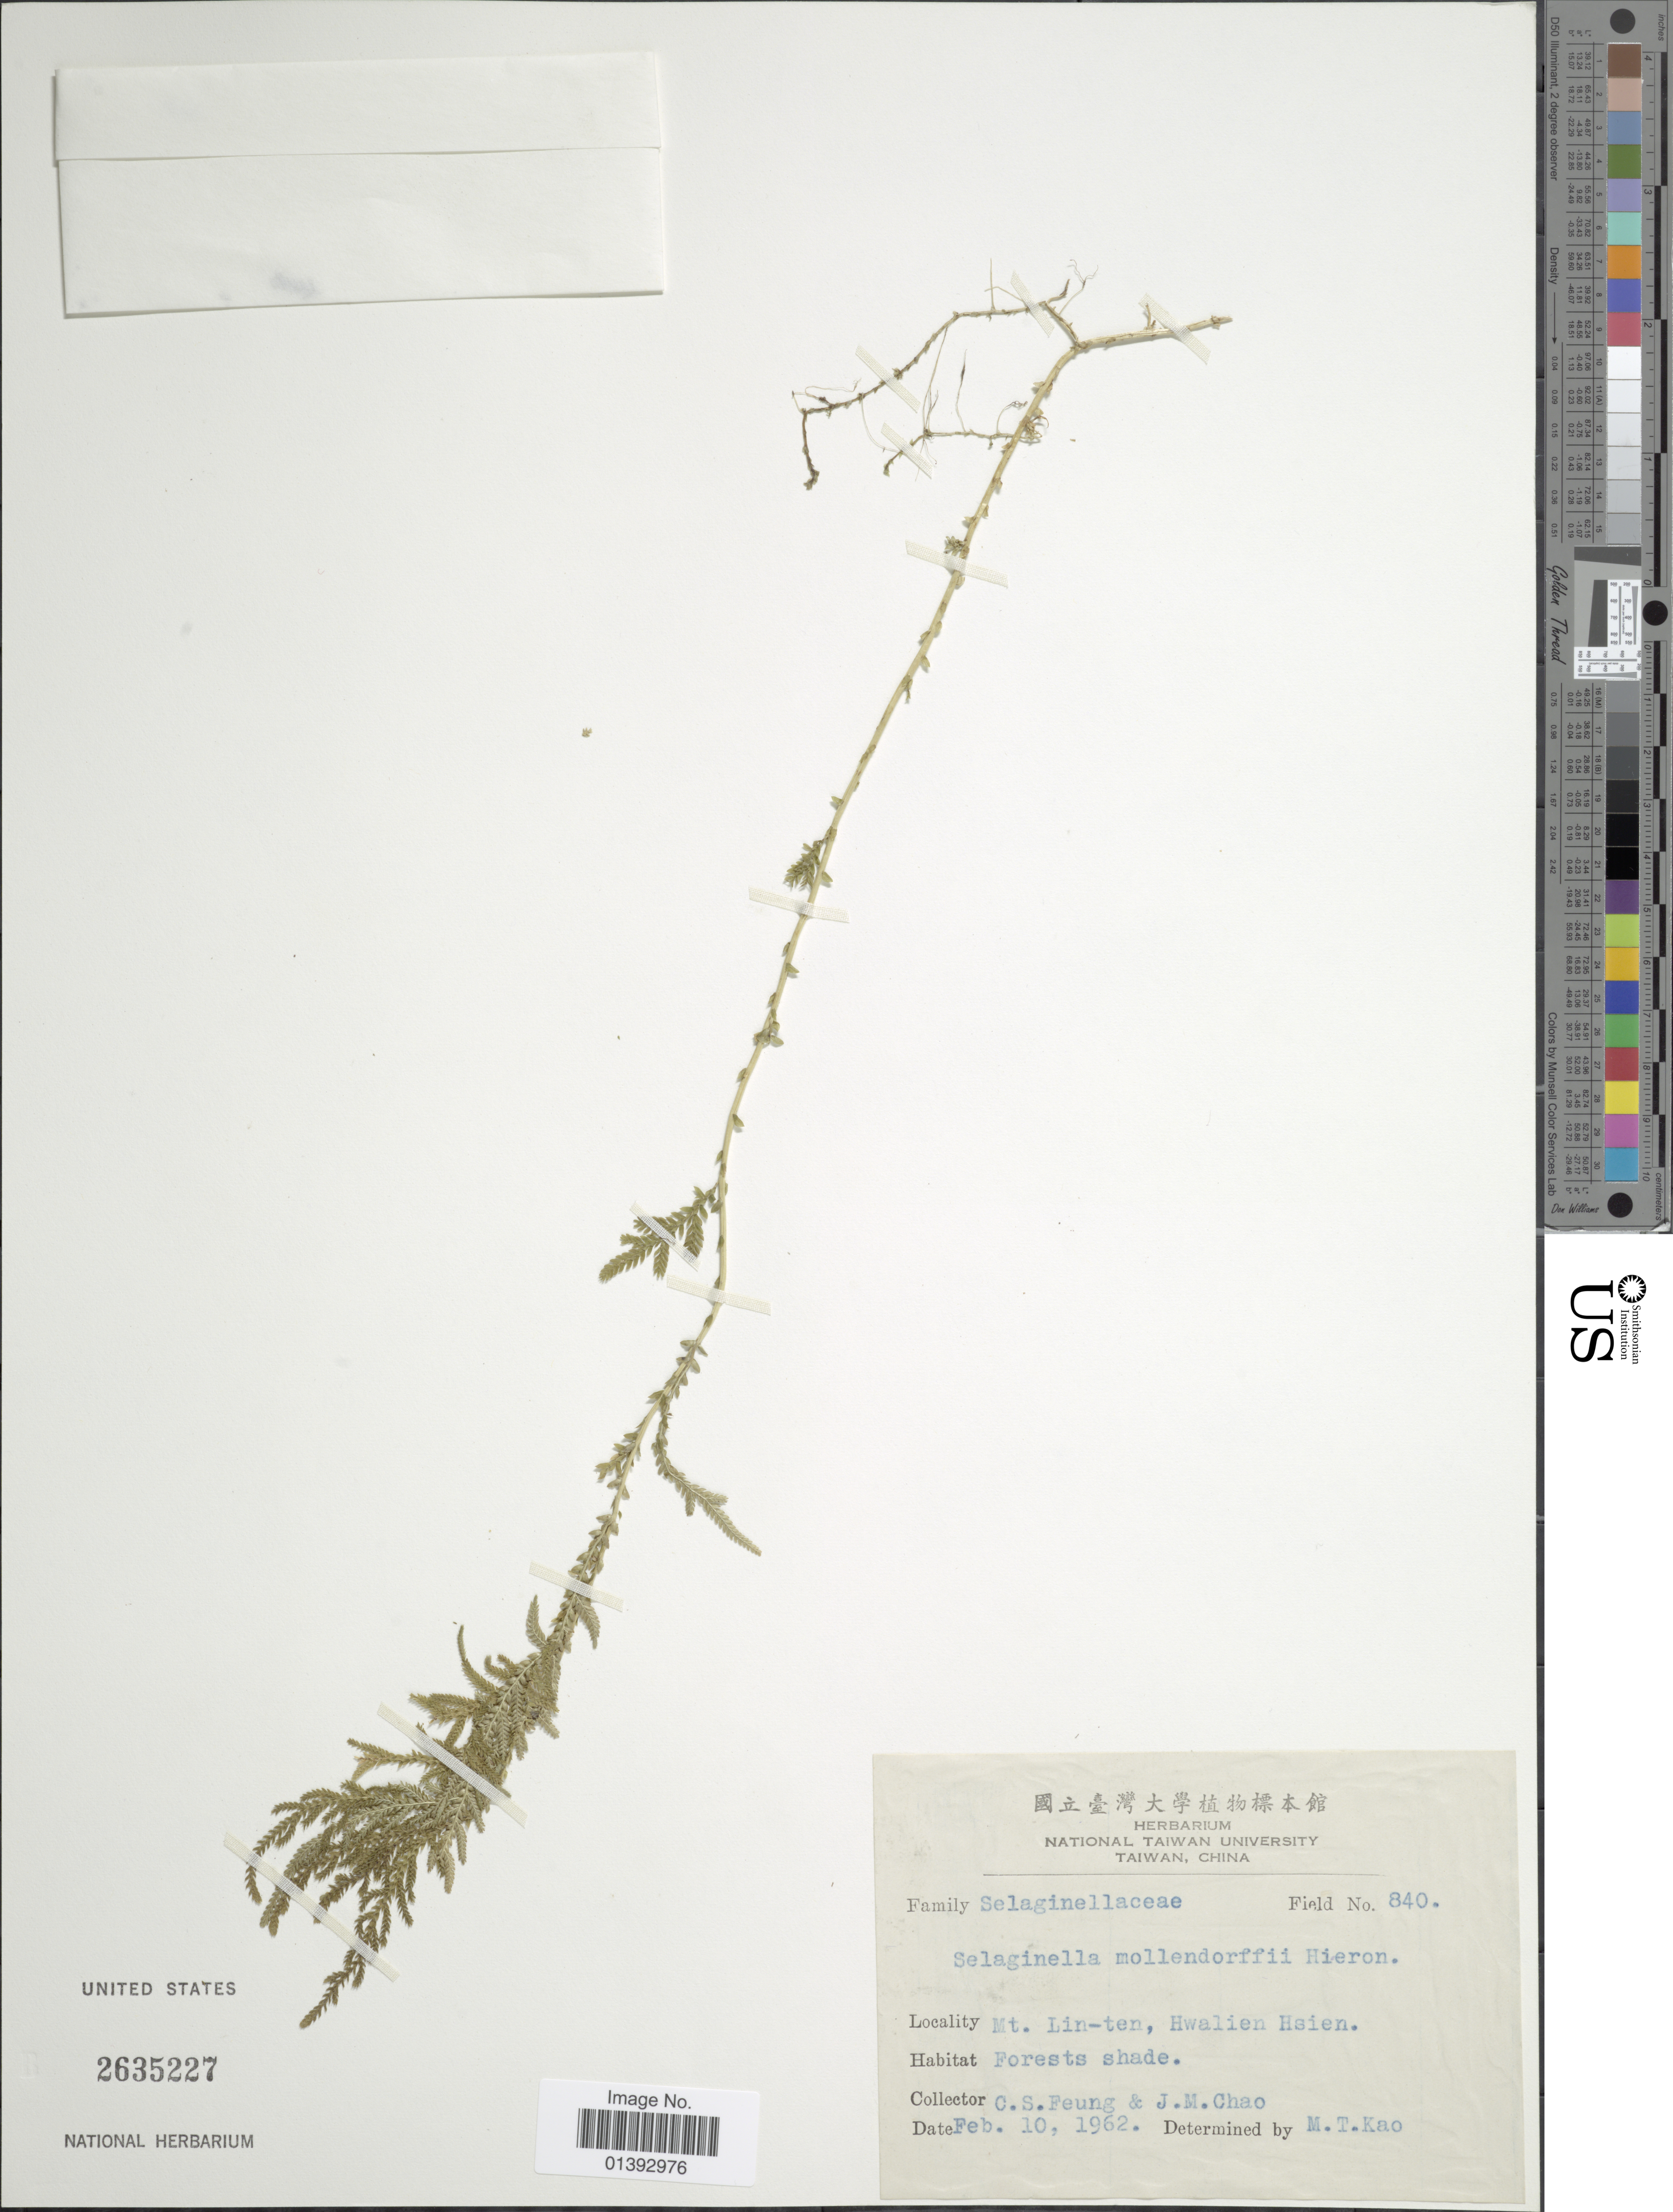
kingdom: Plantae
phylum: Tracheophyta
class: Lycopodiopsida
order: Selaginellales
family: Selaginellaceae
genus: Selaginella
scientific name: Selaginella moellendorffii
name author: Hieron.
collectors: C. Feung & J. Chao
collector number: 840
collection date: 1962-02-10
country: Taiwan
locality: Mt. Lin-ten, Hwalien Hsien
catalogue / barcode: US 2635227